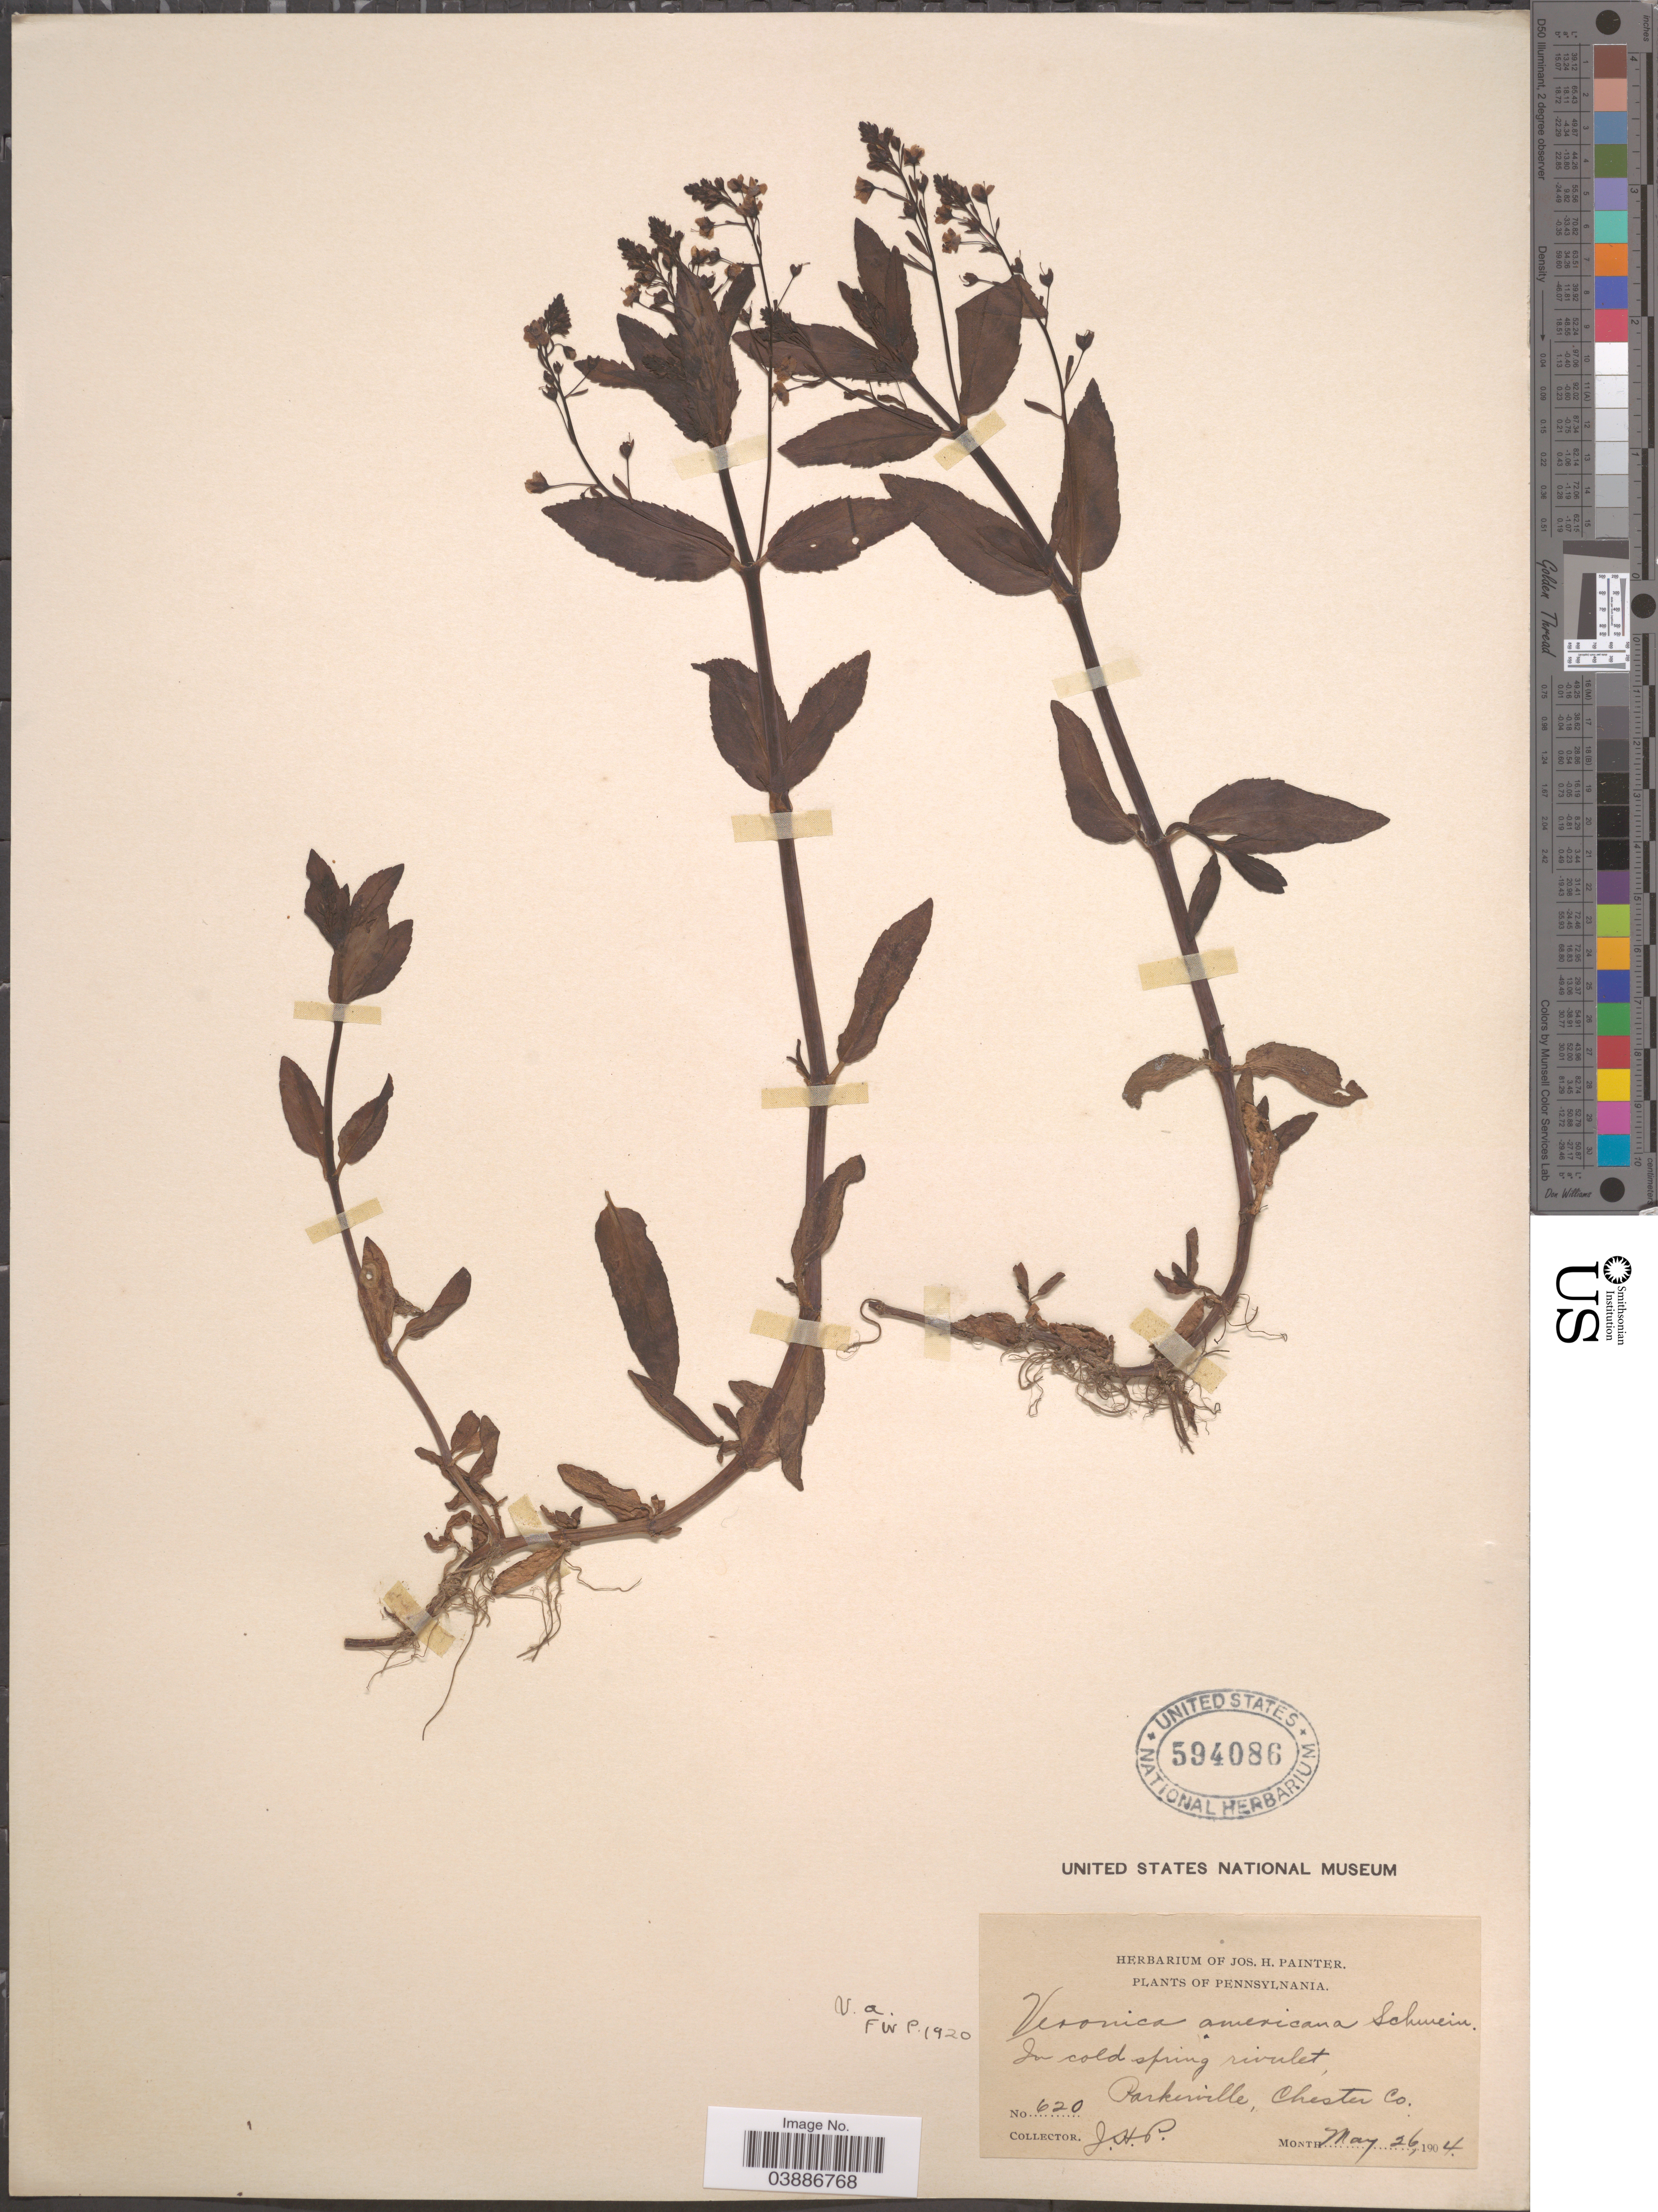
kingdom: Plantae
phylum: Tracheophyta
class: Magnoliopsida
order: Lamiales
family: Plantaginaceae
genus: Veronica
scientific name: Veronica americana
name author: Schwein. ex Benth.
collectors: J. H. Painter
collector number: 620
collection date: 1904-05-26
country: United States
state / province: Pennsylvania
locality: Parkerville, Chester Co.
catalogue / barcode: US 594086